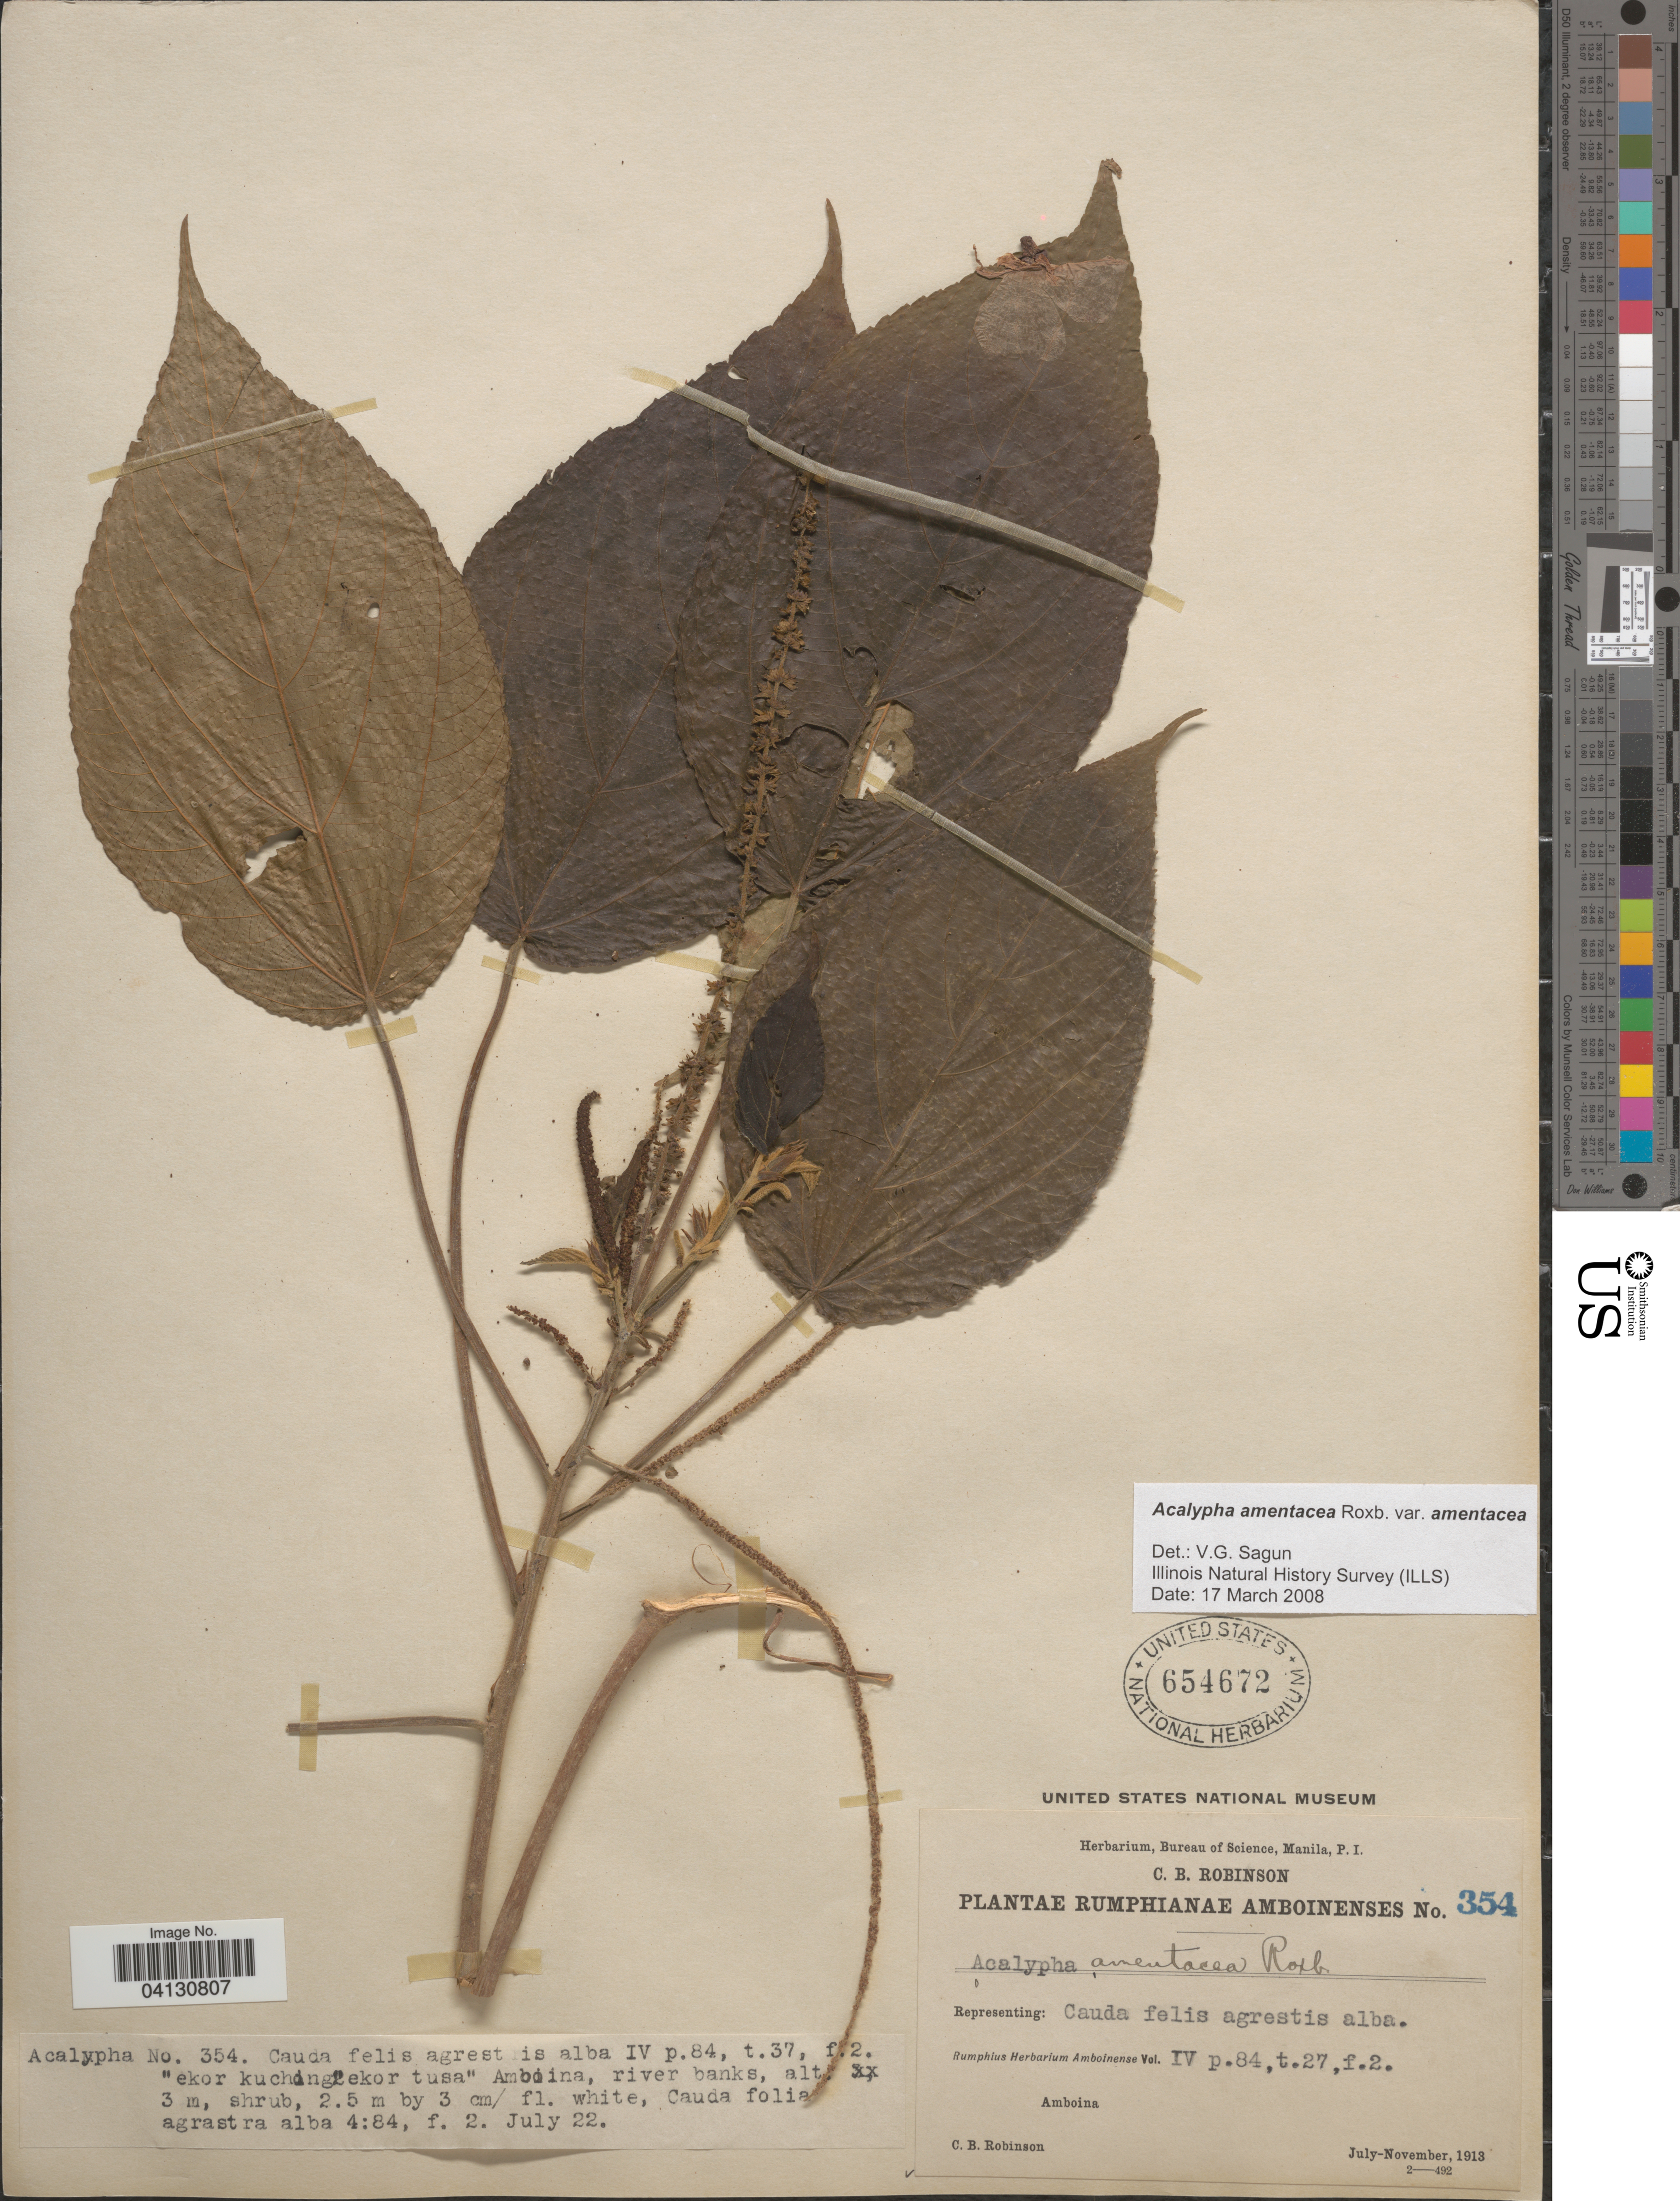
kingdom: Plantae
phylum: Tracheophyta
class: Magnoliopsida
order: Malpighiales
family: Euphorbiaceae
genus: Acalypha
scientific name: Acalypha amentacea var. amentacea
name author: Roxb.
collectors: C. Robinson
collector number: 354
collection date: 1913-07-22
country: Indonesia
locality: Amboina.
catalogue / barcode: US 654672